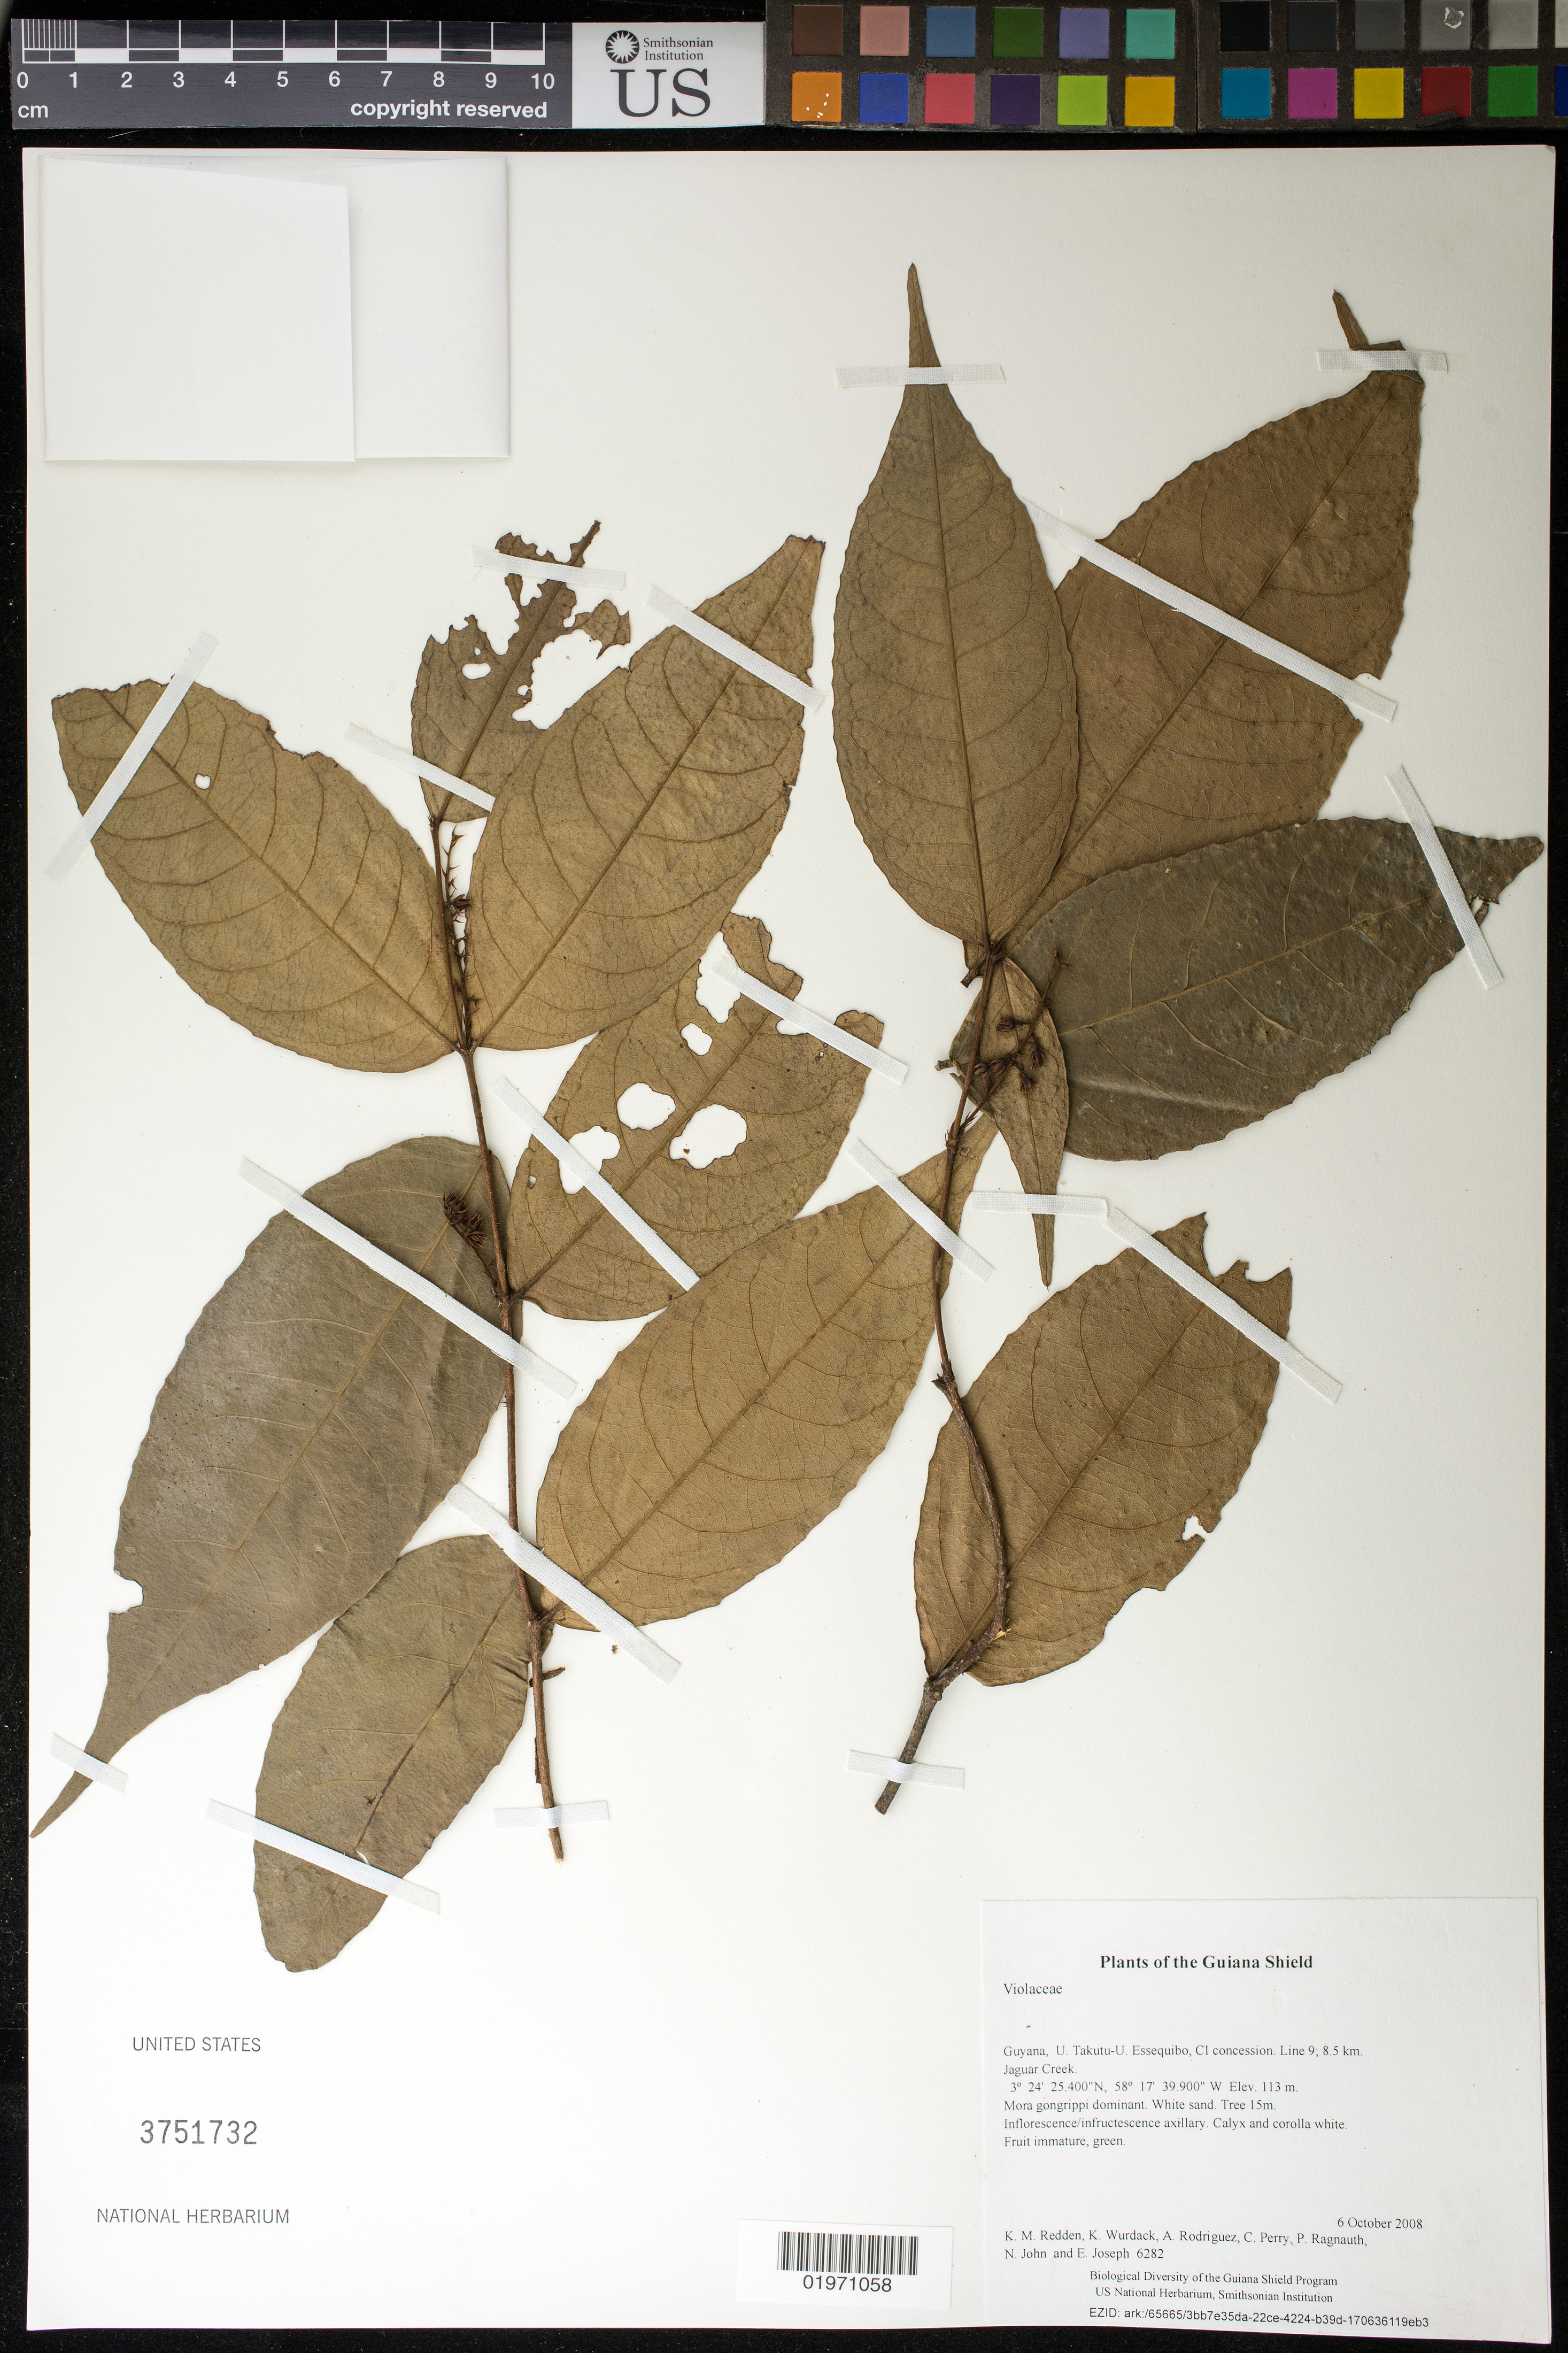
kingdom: Plantae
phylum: Tracheophyta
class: Magnoliopsida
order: Malpighiales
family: Violaceae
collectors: K. M. Redden, K. Wurdack, A. Rodriguez, C. Perry, P. Ragnauth, N. John & E. Joseph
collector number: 6282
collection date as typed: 6 October 2008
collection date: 2008-10-06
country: Guyana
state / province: U. Takutu-U. Essequibo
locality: CI concession. Line 9; 8.5 km. Jaguar Creek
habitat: Mora gongrippi dominant. White sand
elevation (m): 113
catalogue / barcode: US 3751732